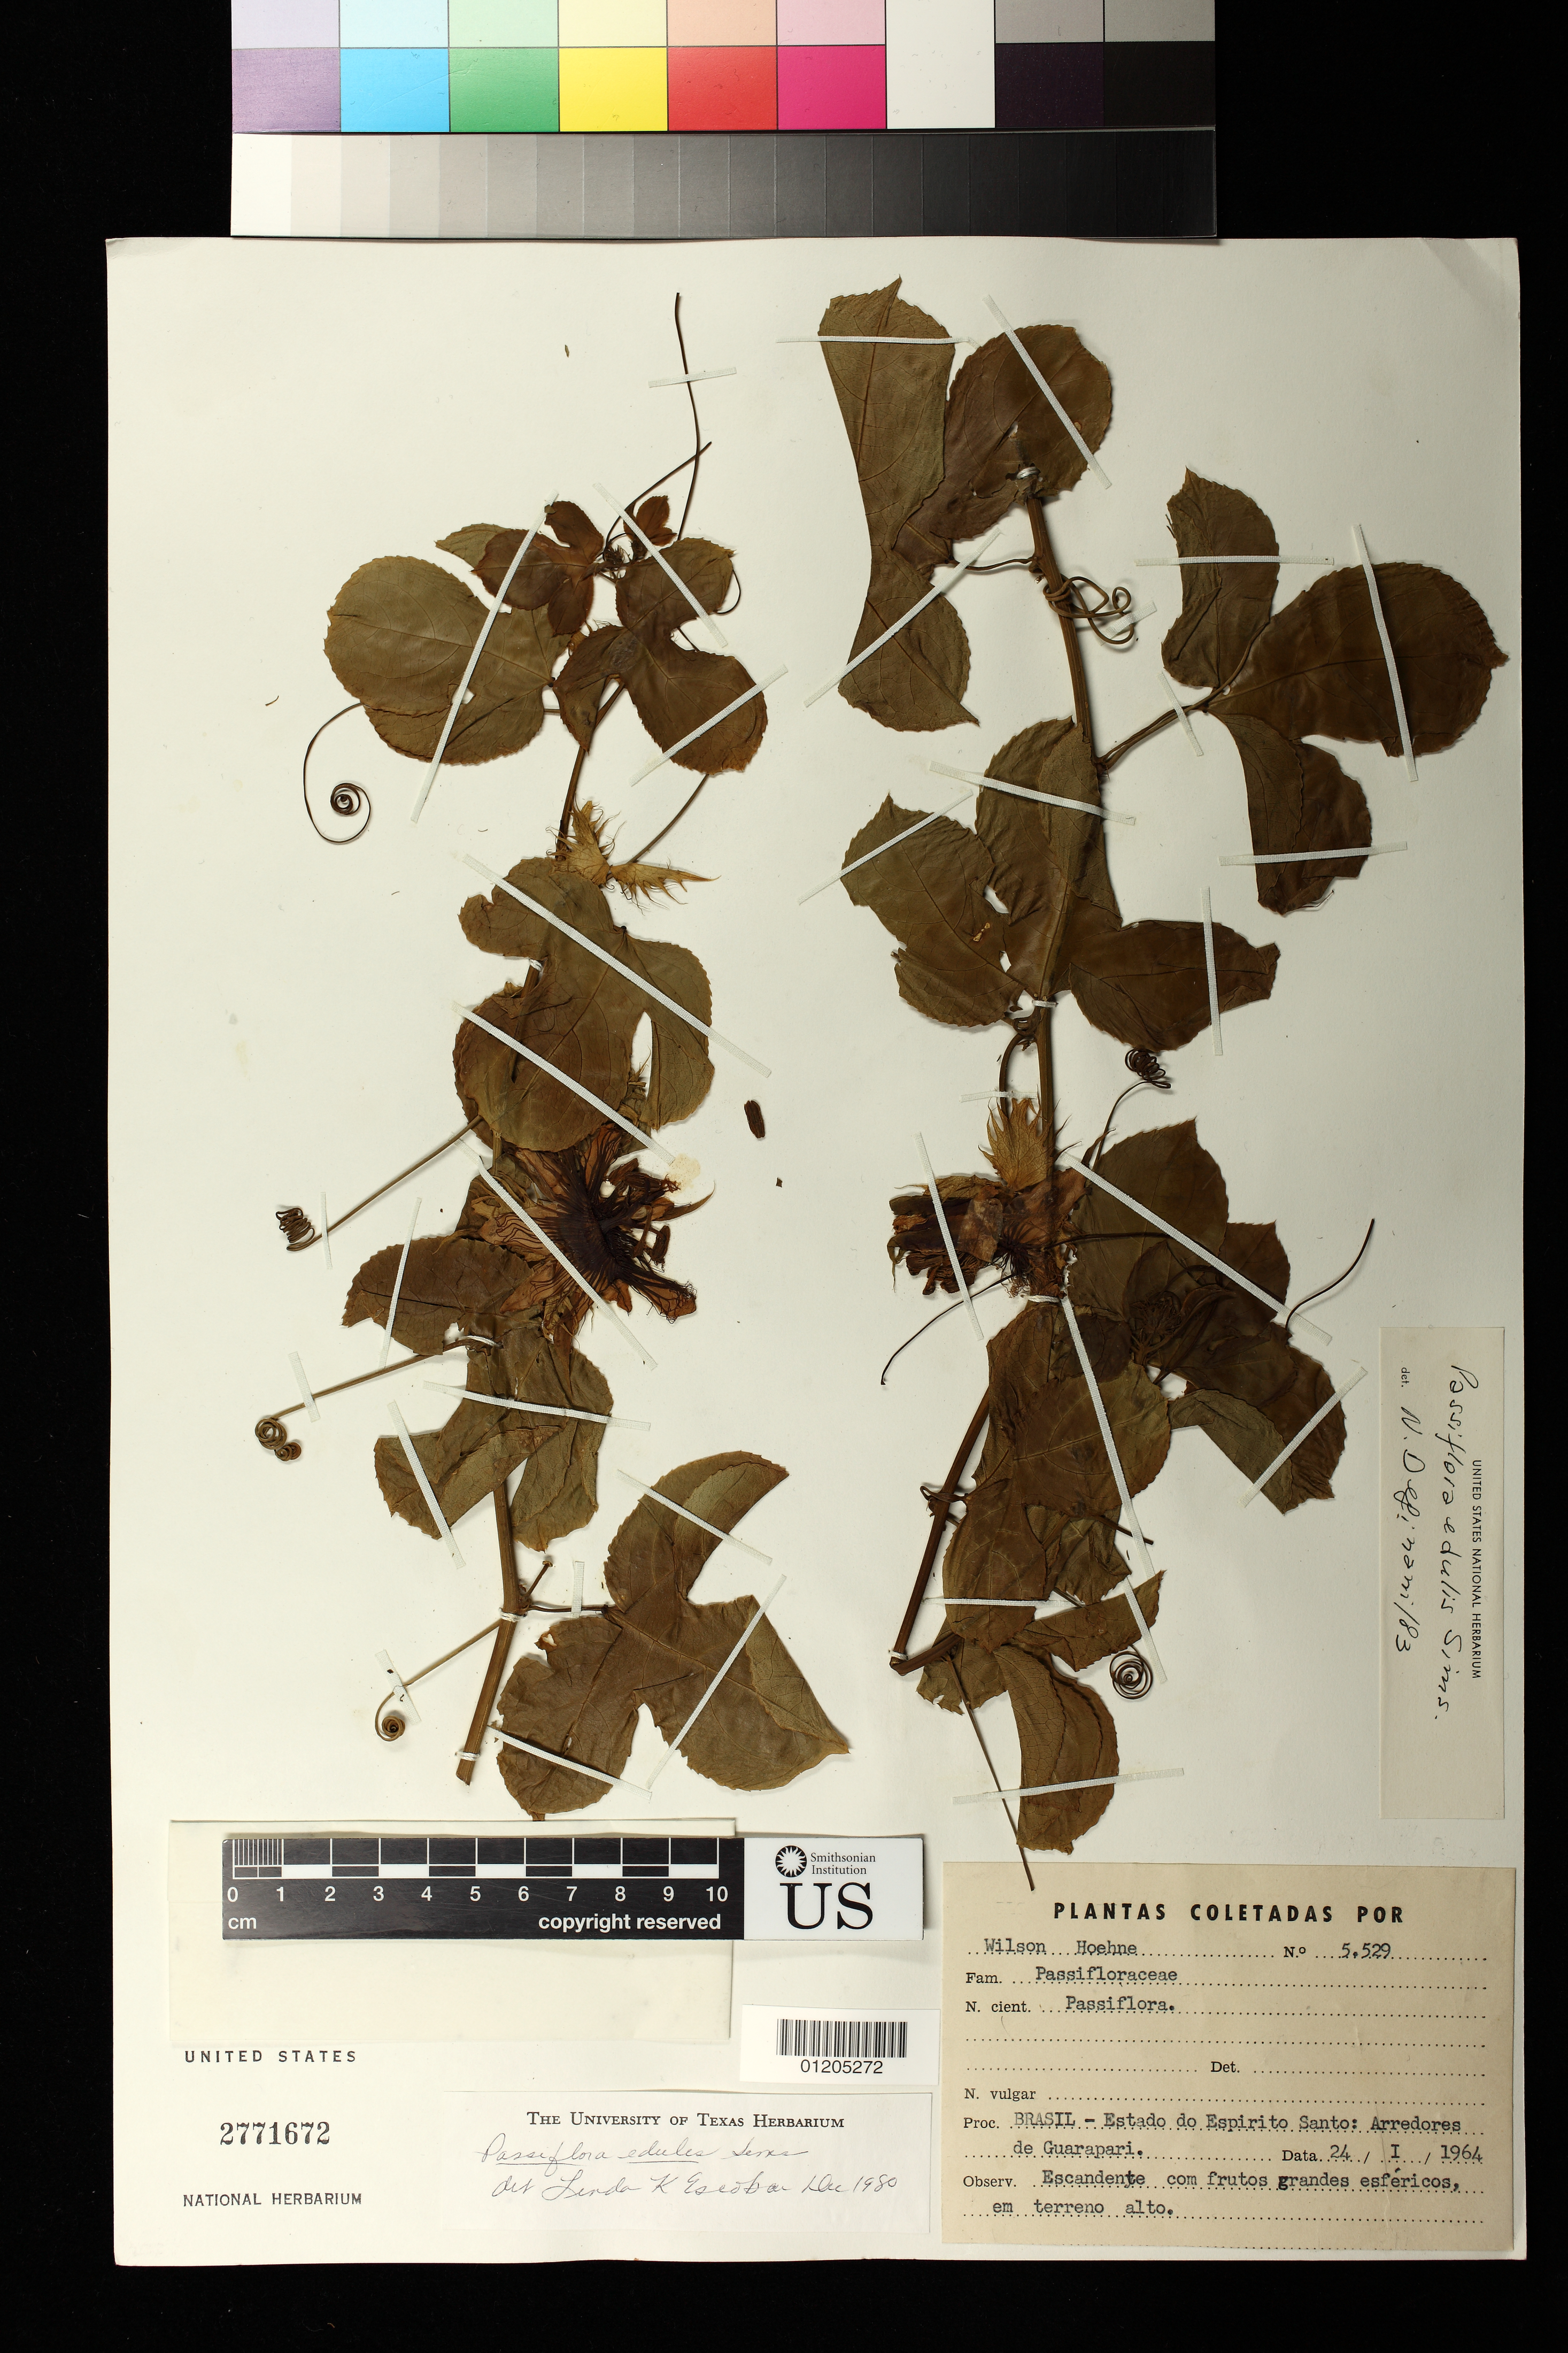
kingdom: Plantae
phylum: Tracheophyta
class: Magnoliopsida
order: Malpighiales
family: Passifloraceae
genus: Passiflora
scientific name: Passiflora edulis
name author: Sims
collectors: W. Hoehne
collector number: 5,529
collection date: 1964-01-24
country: Brazil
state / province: Espirito Santo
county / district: Guarapari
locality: Arredores de Guarapari.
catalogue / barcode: US 2771672